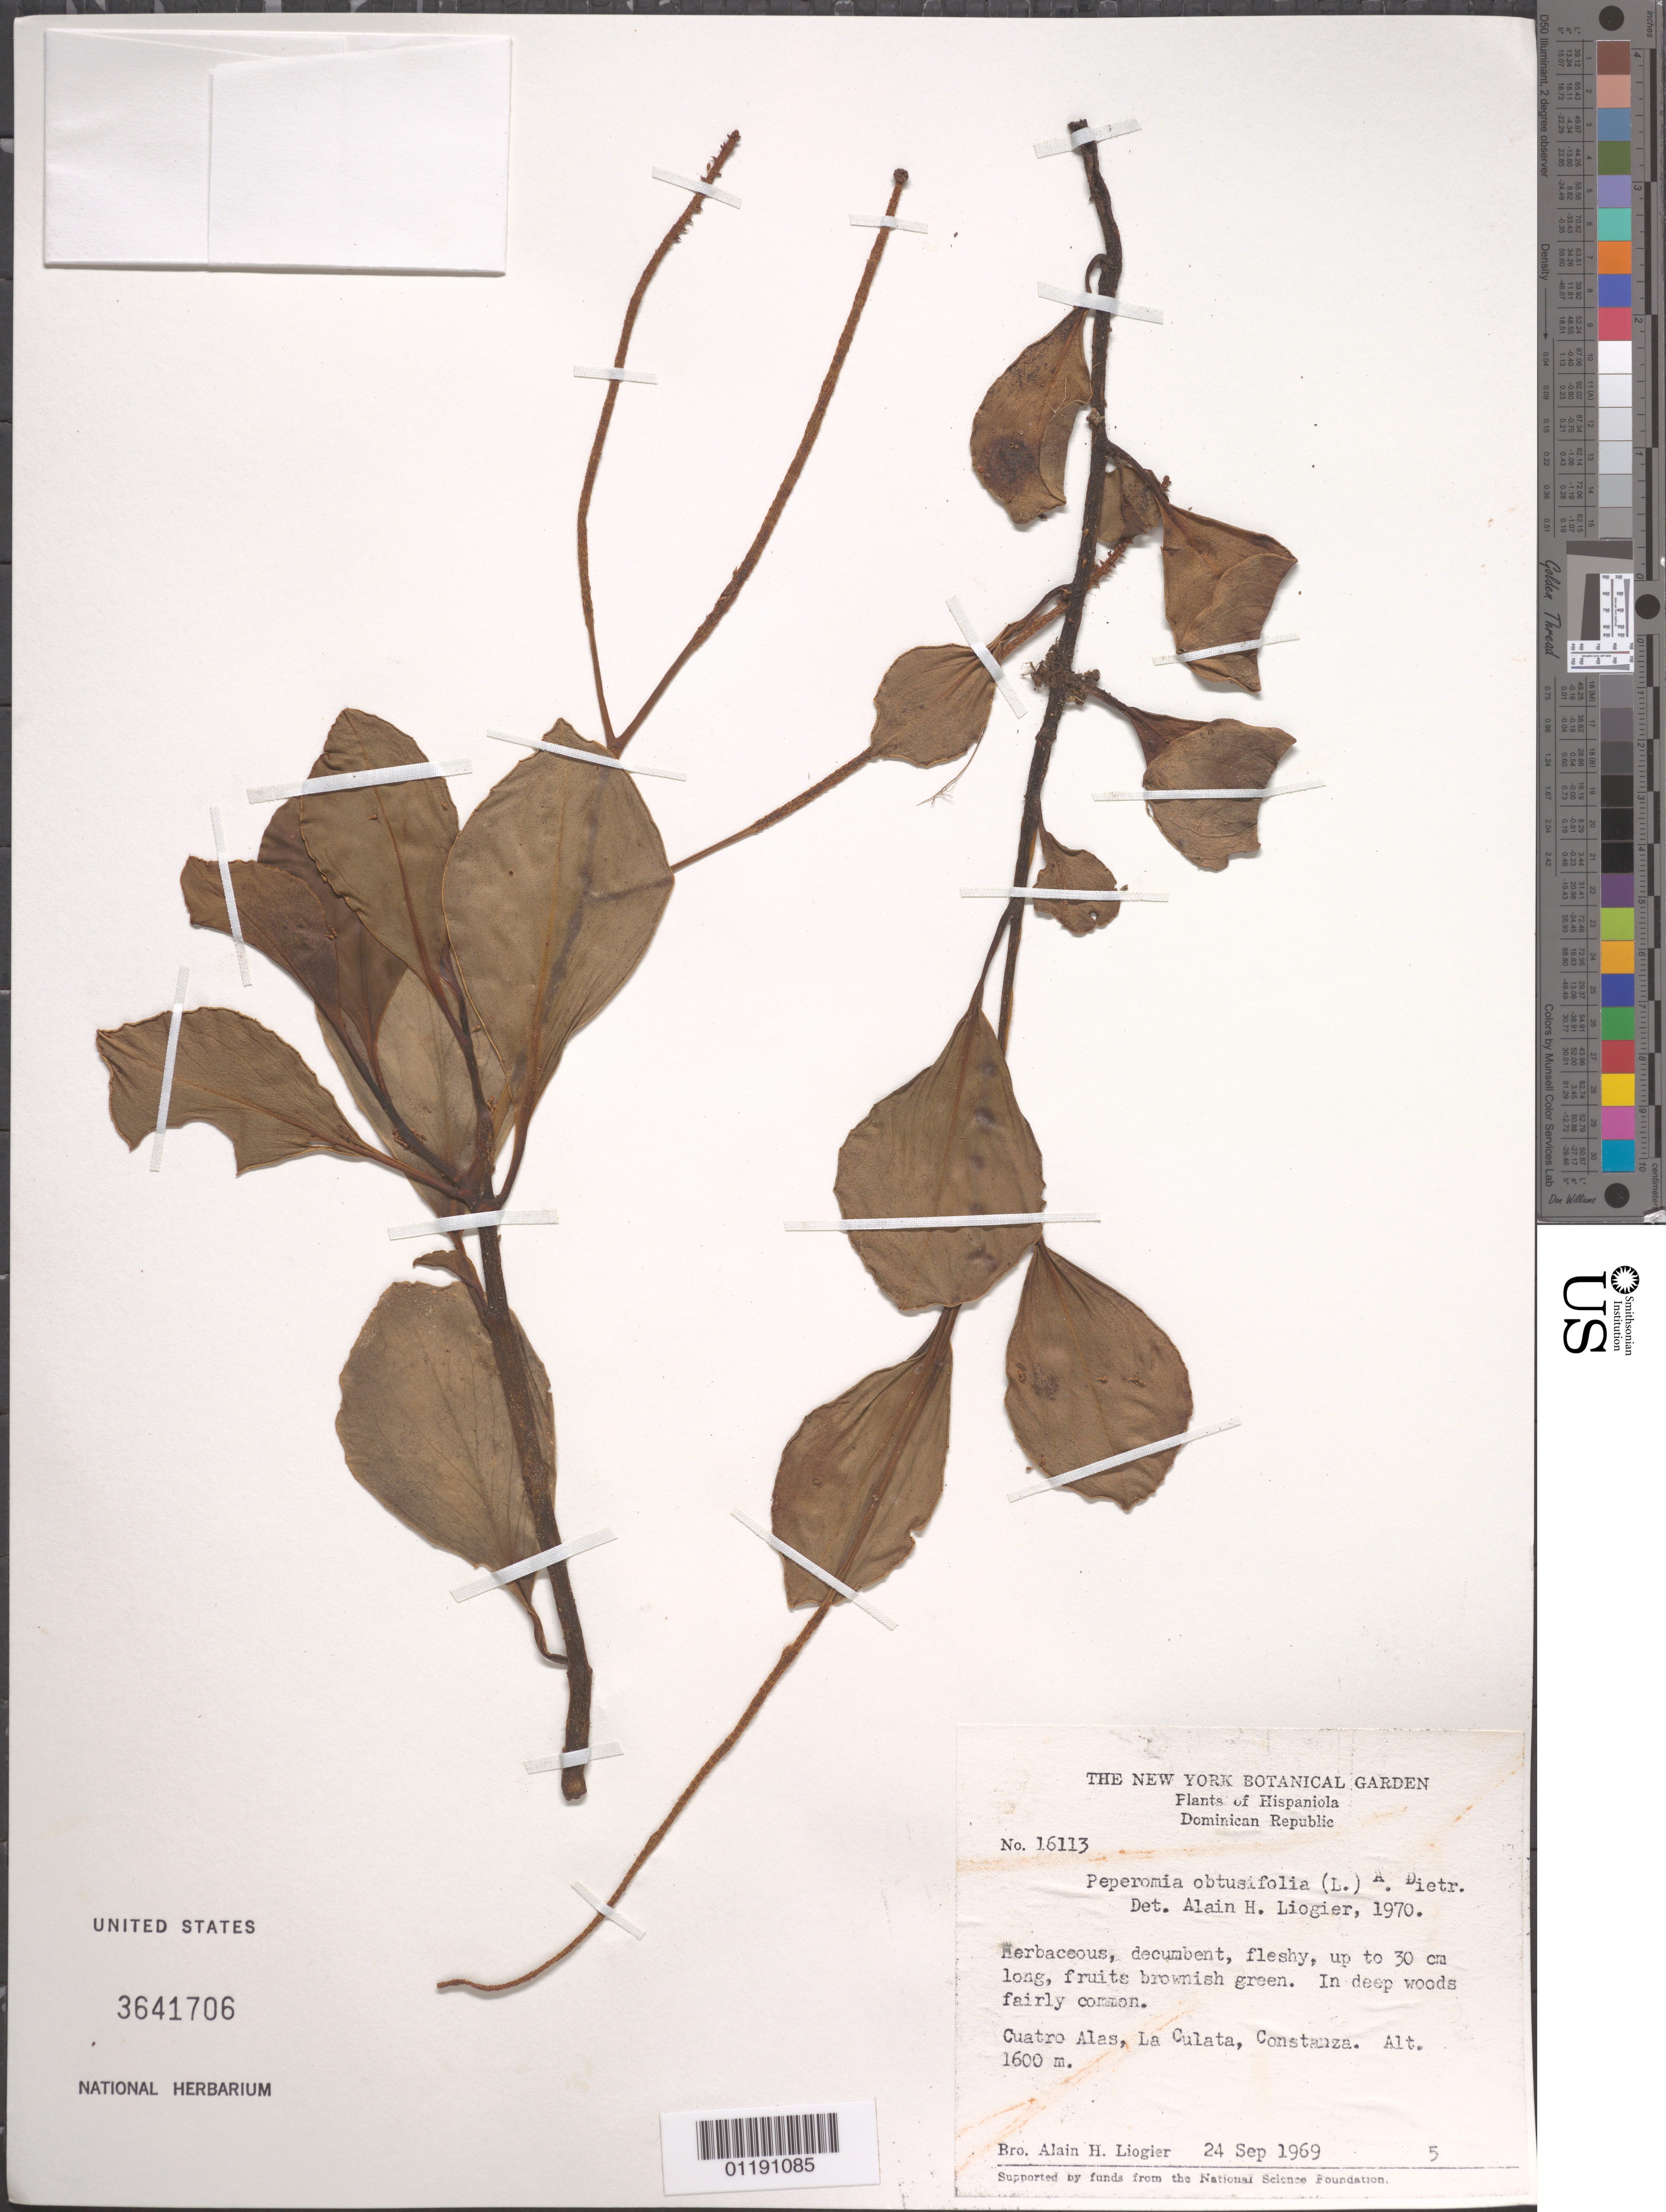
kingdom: Plantae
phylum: Tracheophyta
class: Magnoliopsida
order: Piperales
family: Piperaceae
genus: Peperomia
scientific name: Peperomia obtusifolia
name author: (L.) A. Dietr.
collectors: A. H. Liogier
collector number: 16113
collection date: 1969-09-24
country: Dominican Republic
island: Hispaniola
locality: Cuatro Alas, La Culata, Constanza.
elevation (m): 1600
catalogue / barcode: US 3641706